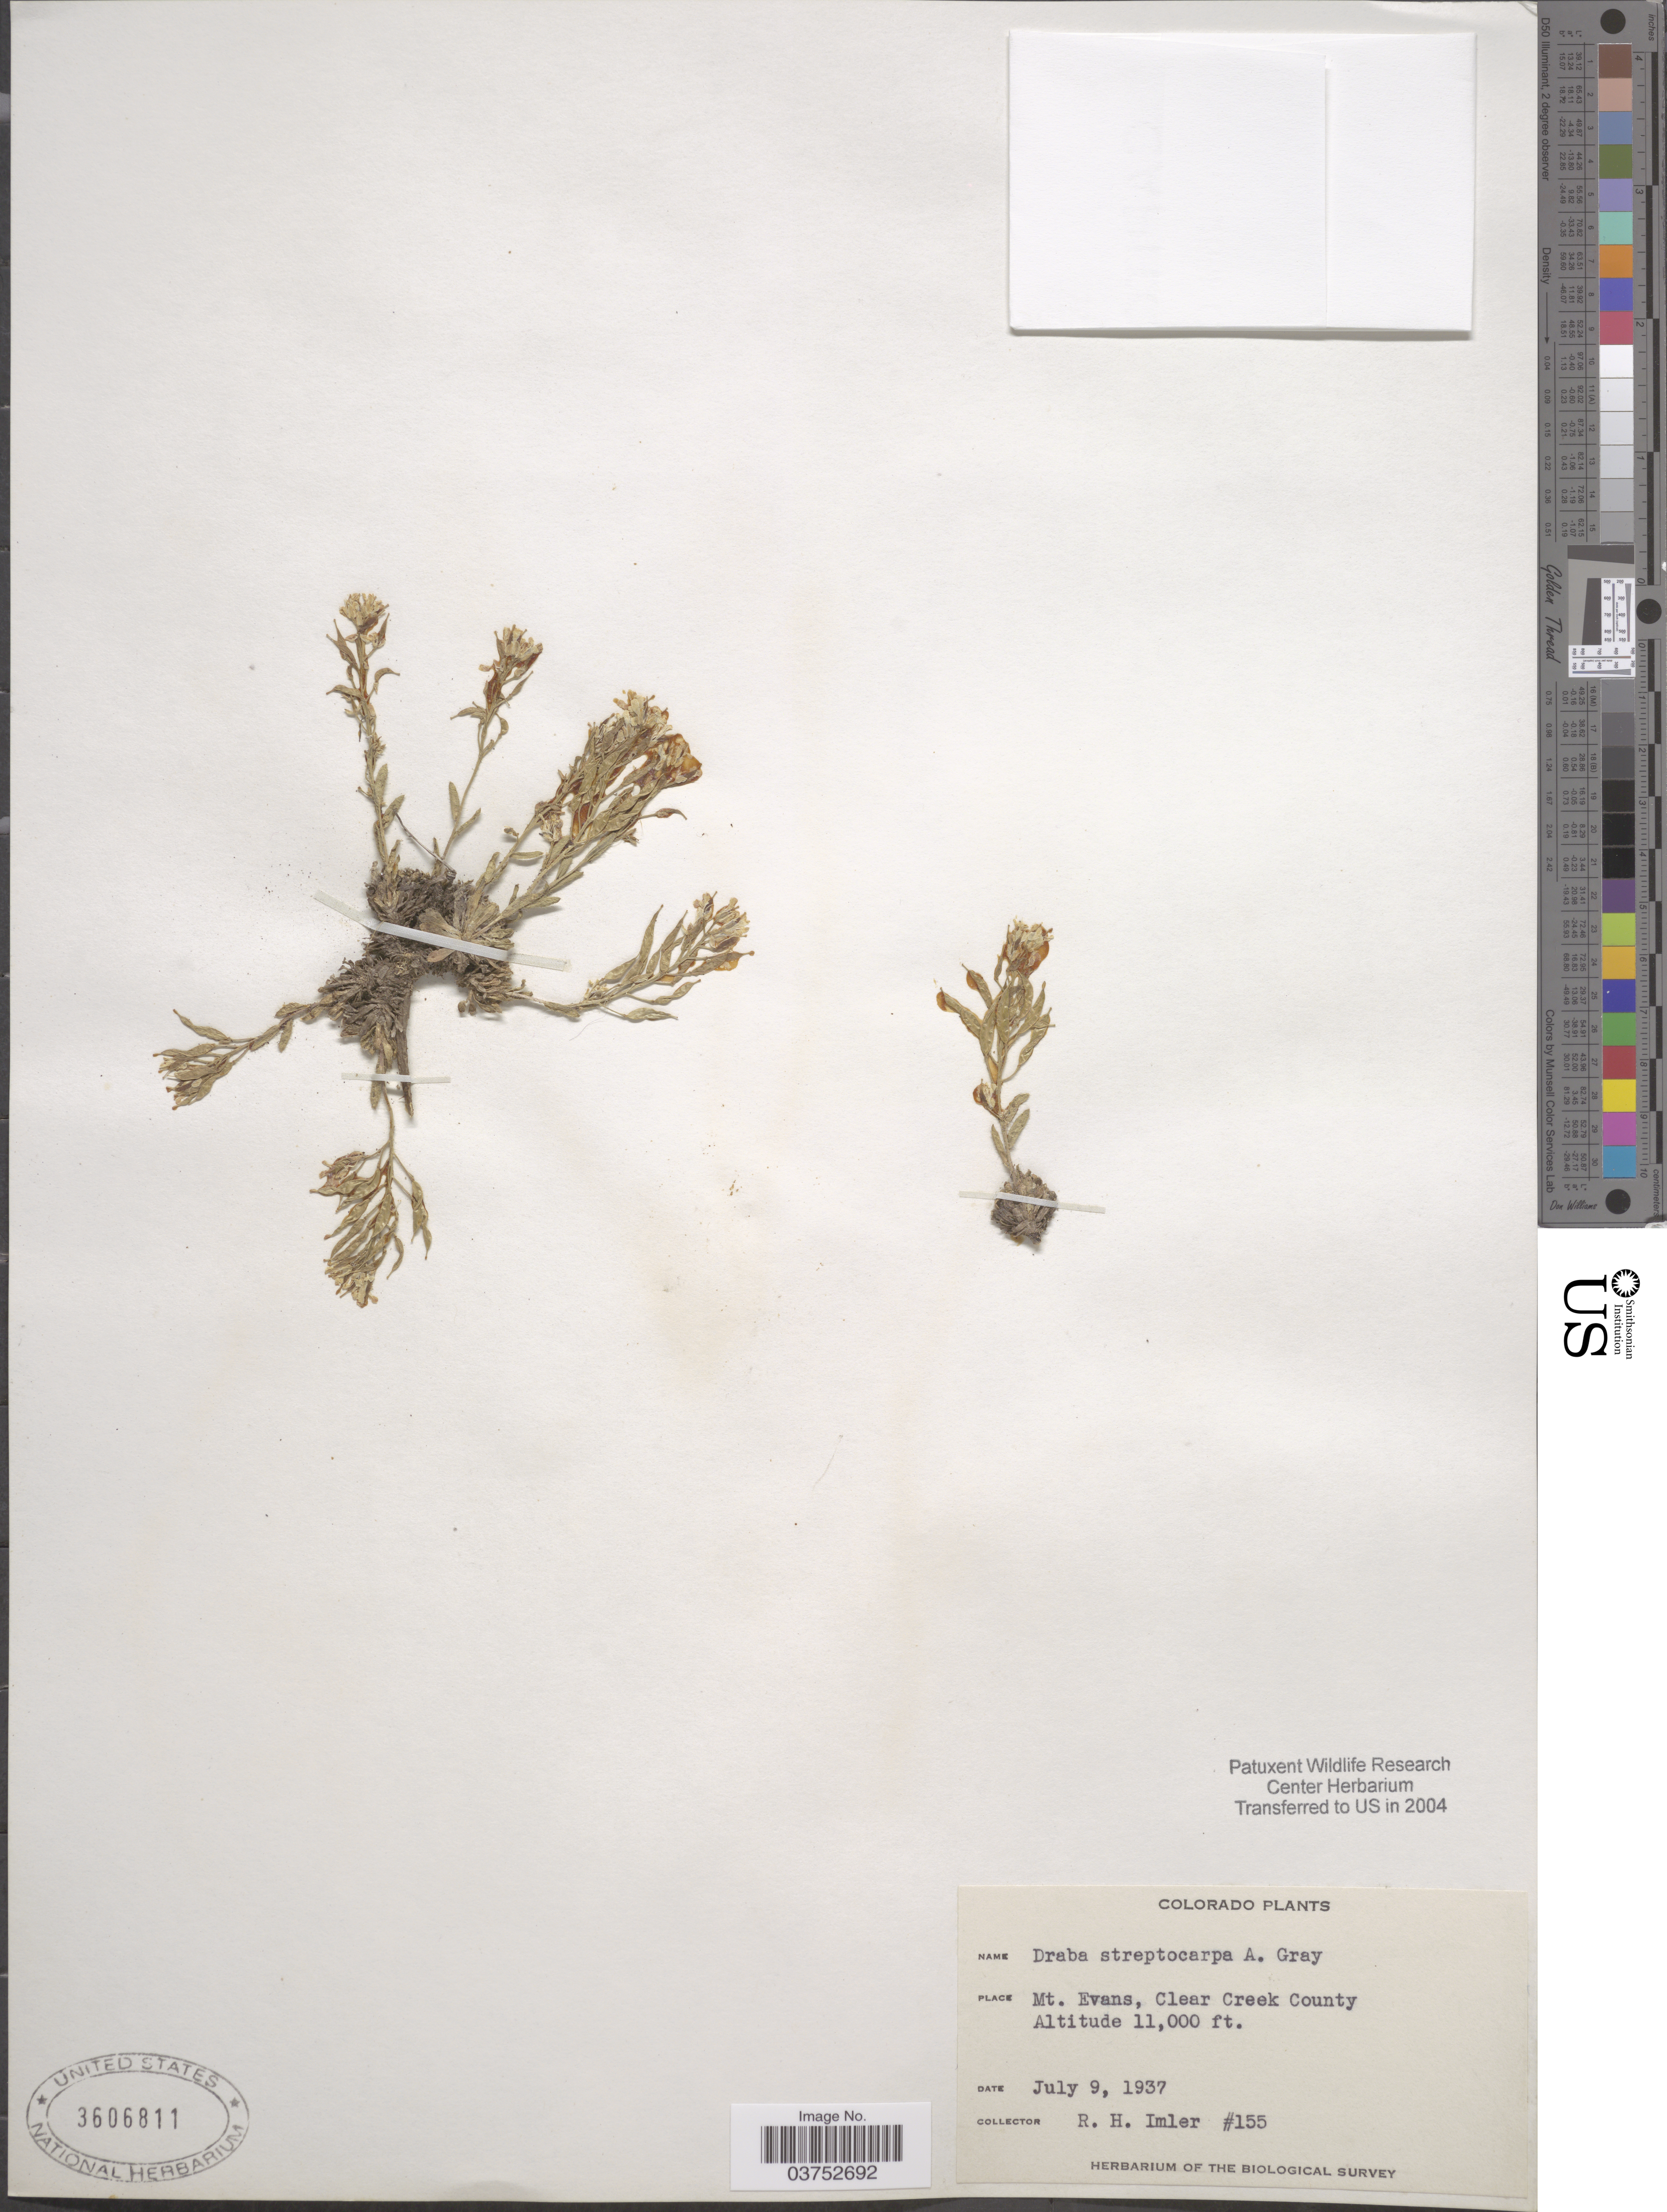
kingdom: Plantae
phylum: Tracheophyta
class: Magnoliopsida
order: Brassicales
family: Brassicaceae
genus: Draba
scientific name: Draba streptocarpa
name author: A. Gray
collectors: R. Imler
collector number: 155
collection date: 1937-07-09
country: United States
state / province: Colorado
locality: Mt. Evans, Clear Creek County.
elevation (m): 3353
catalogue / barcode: US 3606811